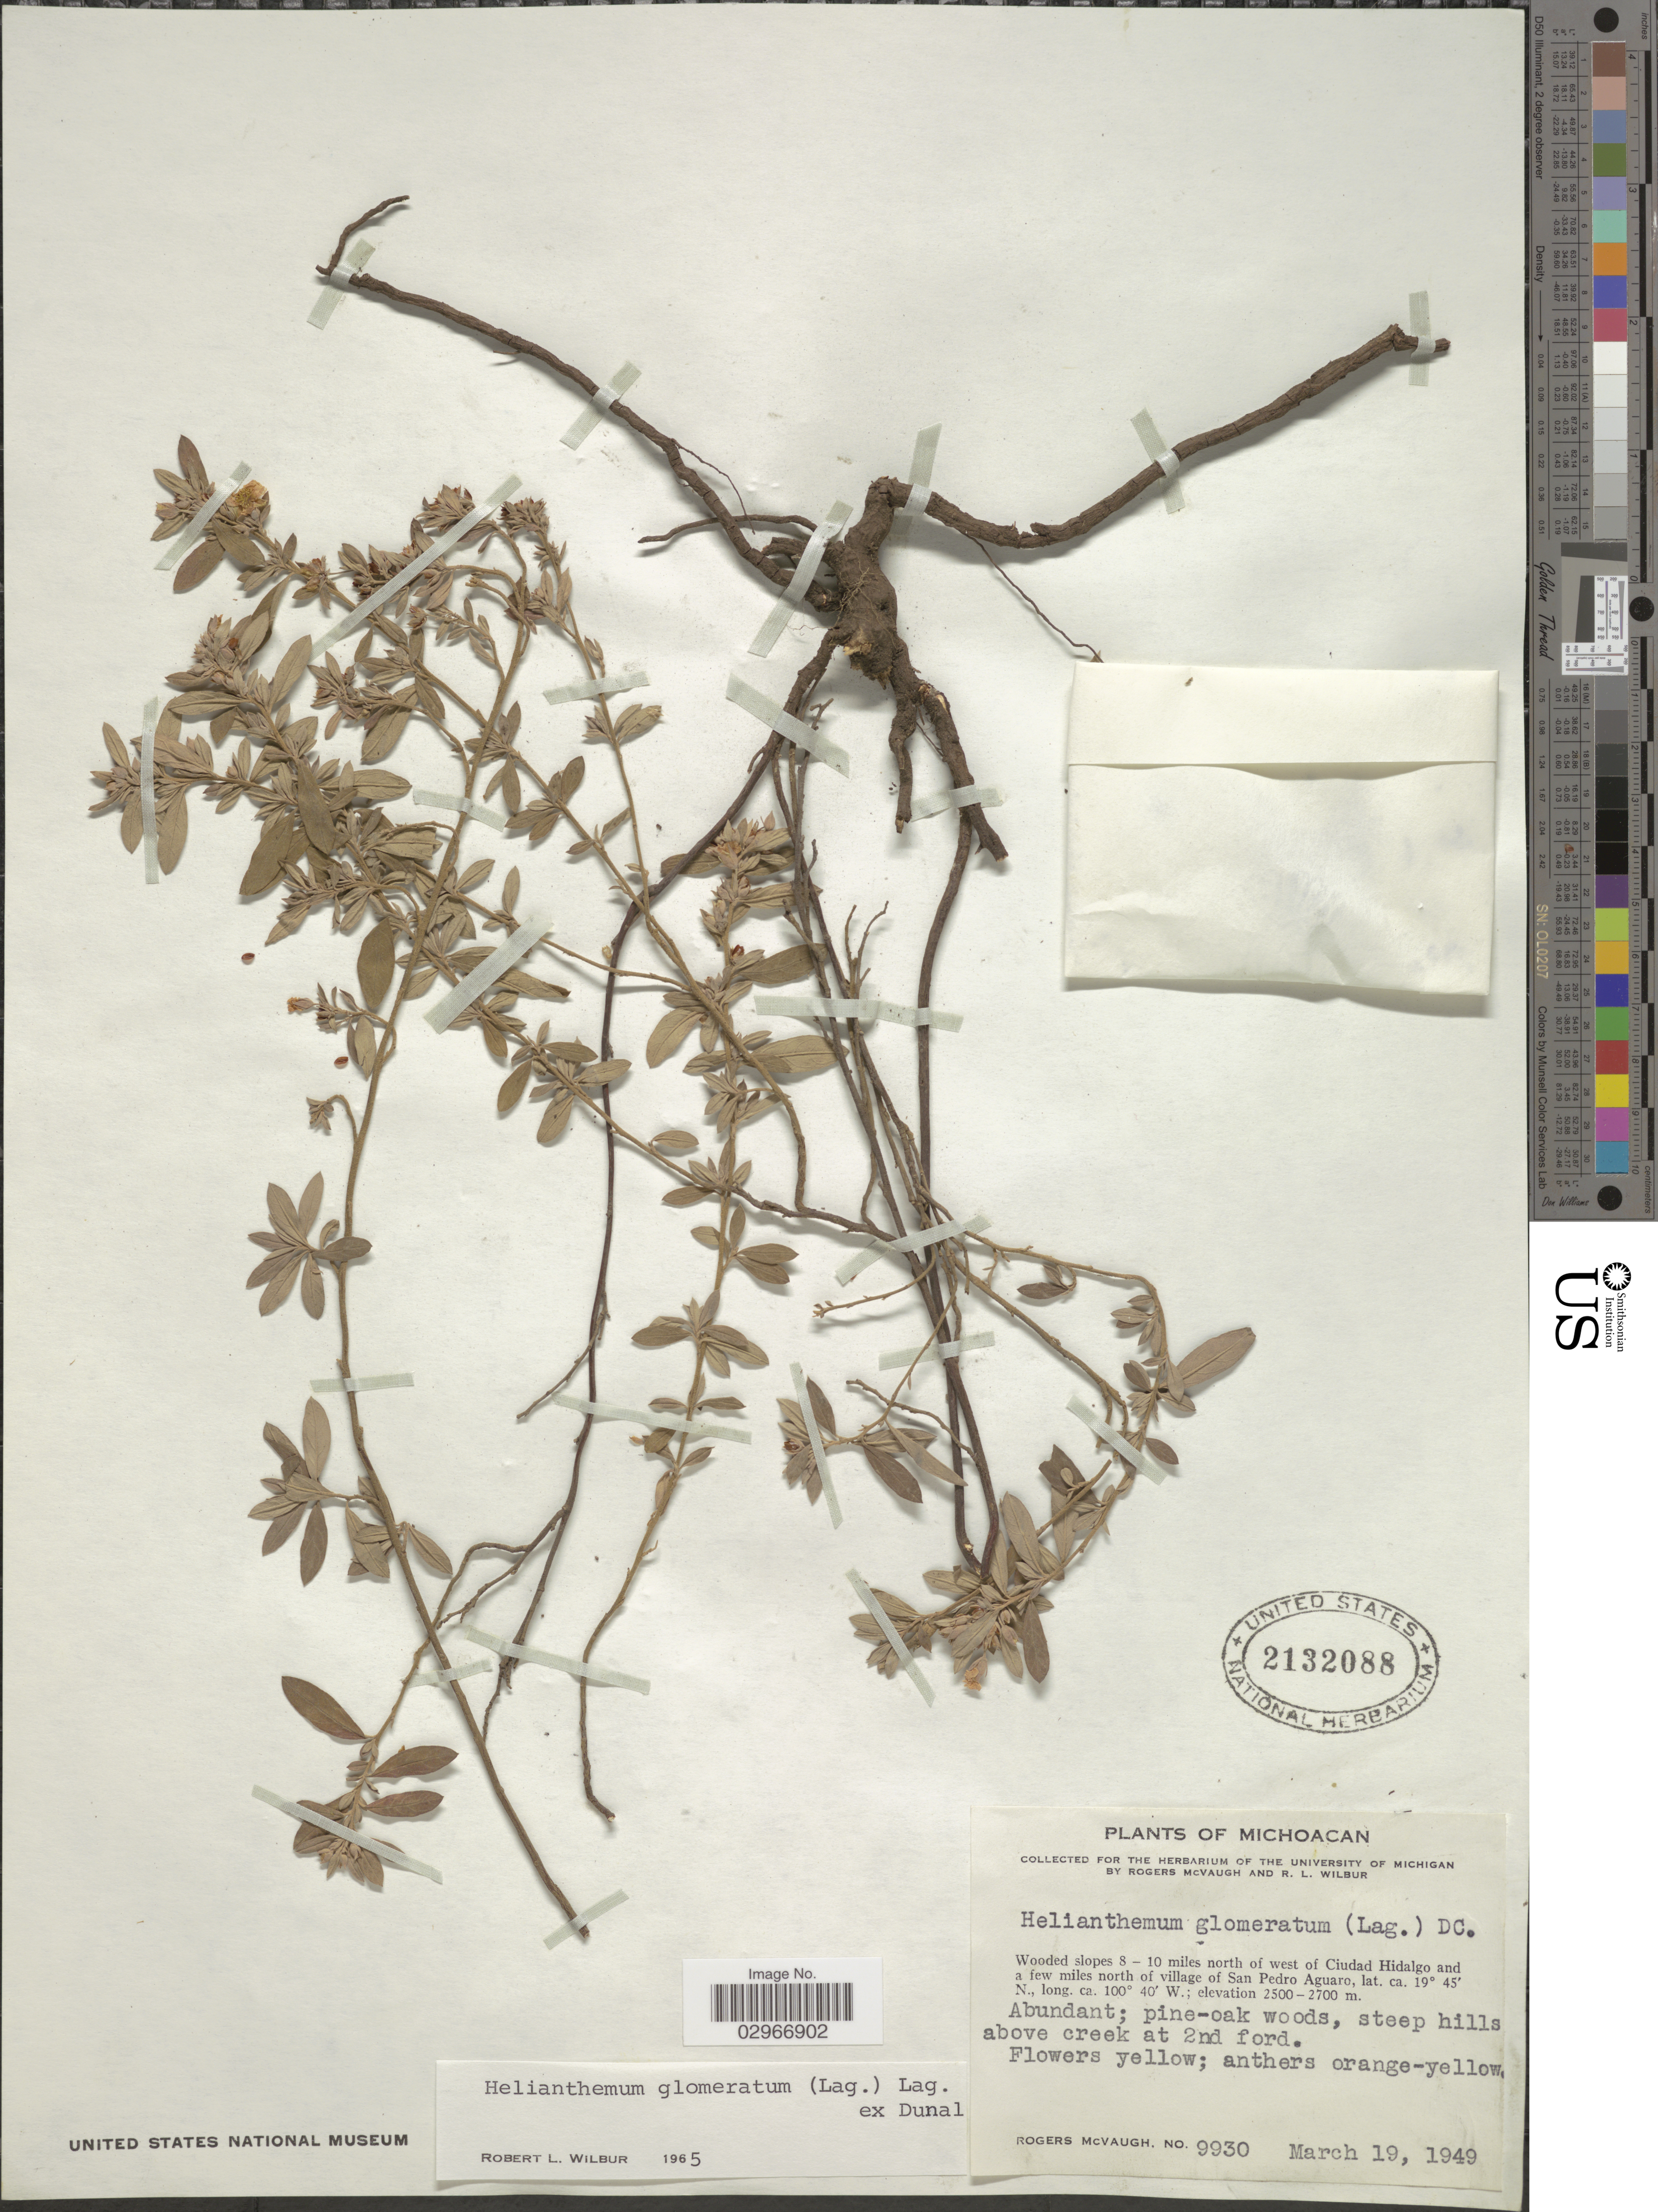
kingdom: Plantae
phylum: Tracheophyta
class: Magnoliopsida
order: Malvales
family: Cistaceae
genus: Helianthemum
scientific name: Helianthemum glomeratum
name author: (Lag.) Lag. ex Dunal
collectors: R. McVaugh & R. L. Wilbur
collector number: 9930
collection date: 1949-03-19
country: Mexico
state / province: Michoacán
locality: Wooded slopes 8-10 miles north of west of Ciudad Hidalgo and a few miles north of village of San Pedro Aguaro.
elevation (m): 2500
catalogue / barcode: US 2132088